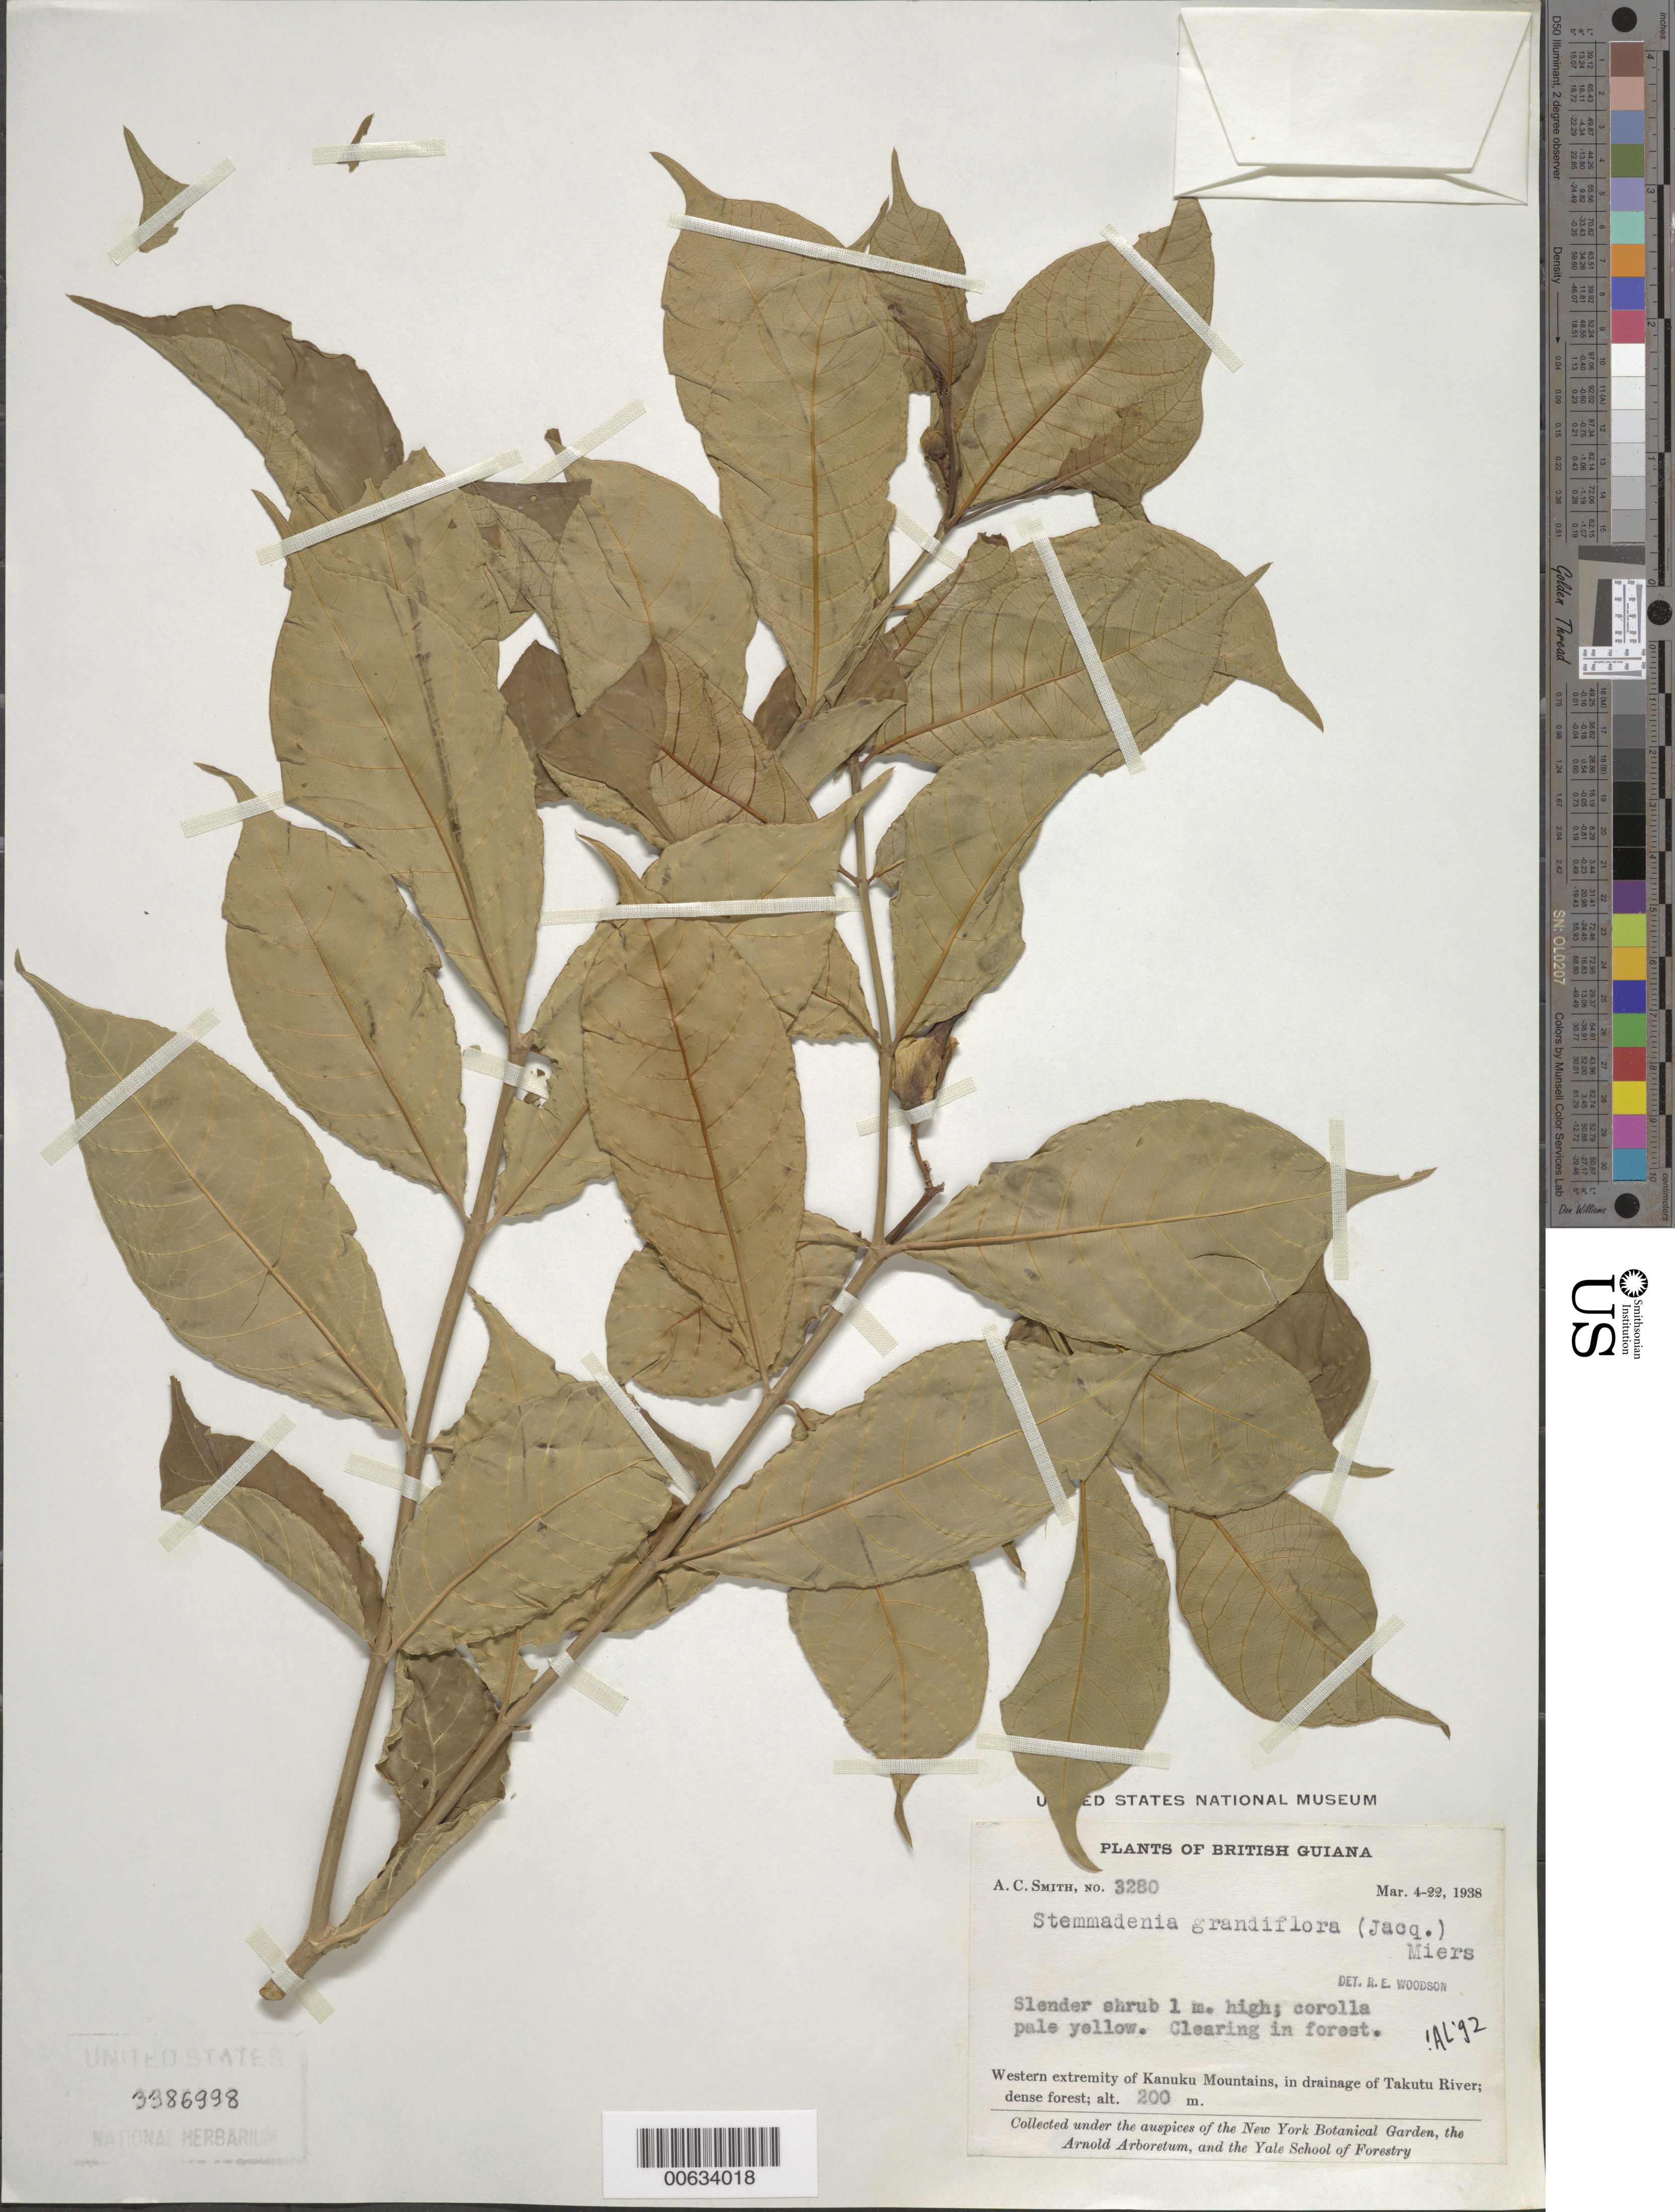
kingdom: Plantae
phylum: Tracheophyta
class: Magnoliopsida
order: Gentianales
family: Apocynaceae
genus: Stemmadenia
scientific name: Stemmadenia grandiflora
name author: (Jacq.) Miers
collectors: A. C. Smith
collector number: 3280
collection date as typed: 4-Mar-38 to 22-Mar-38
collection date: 1938-03-04/1938-03-22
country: Guyana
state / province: U. Takutu-U. Essequibo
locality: Kanuku Mts., drainage of Takutu R., western extremity of Kanuku Mountains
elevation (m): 200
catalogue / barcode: US 3386998